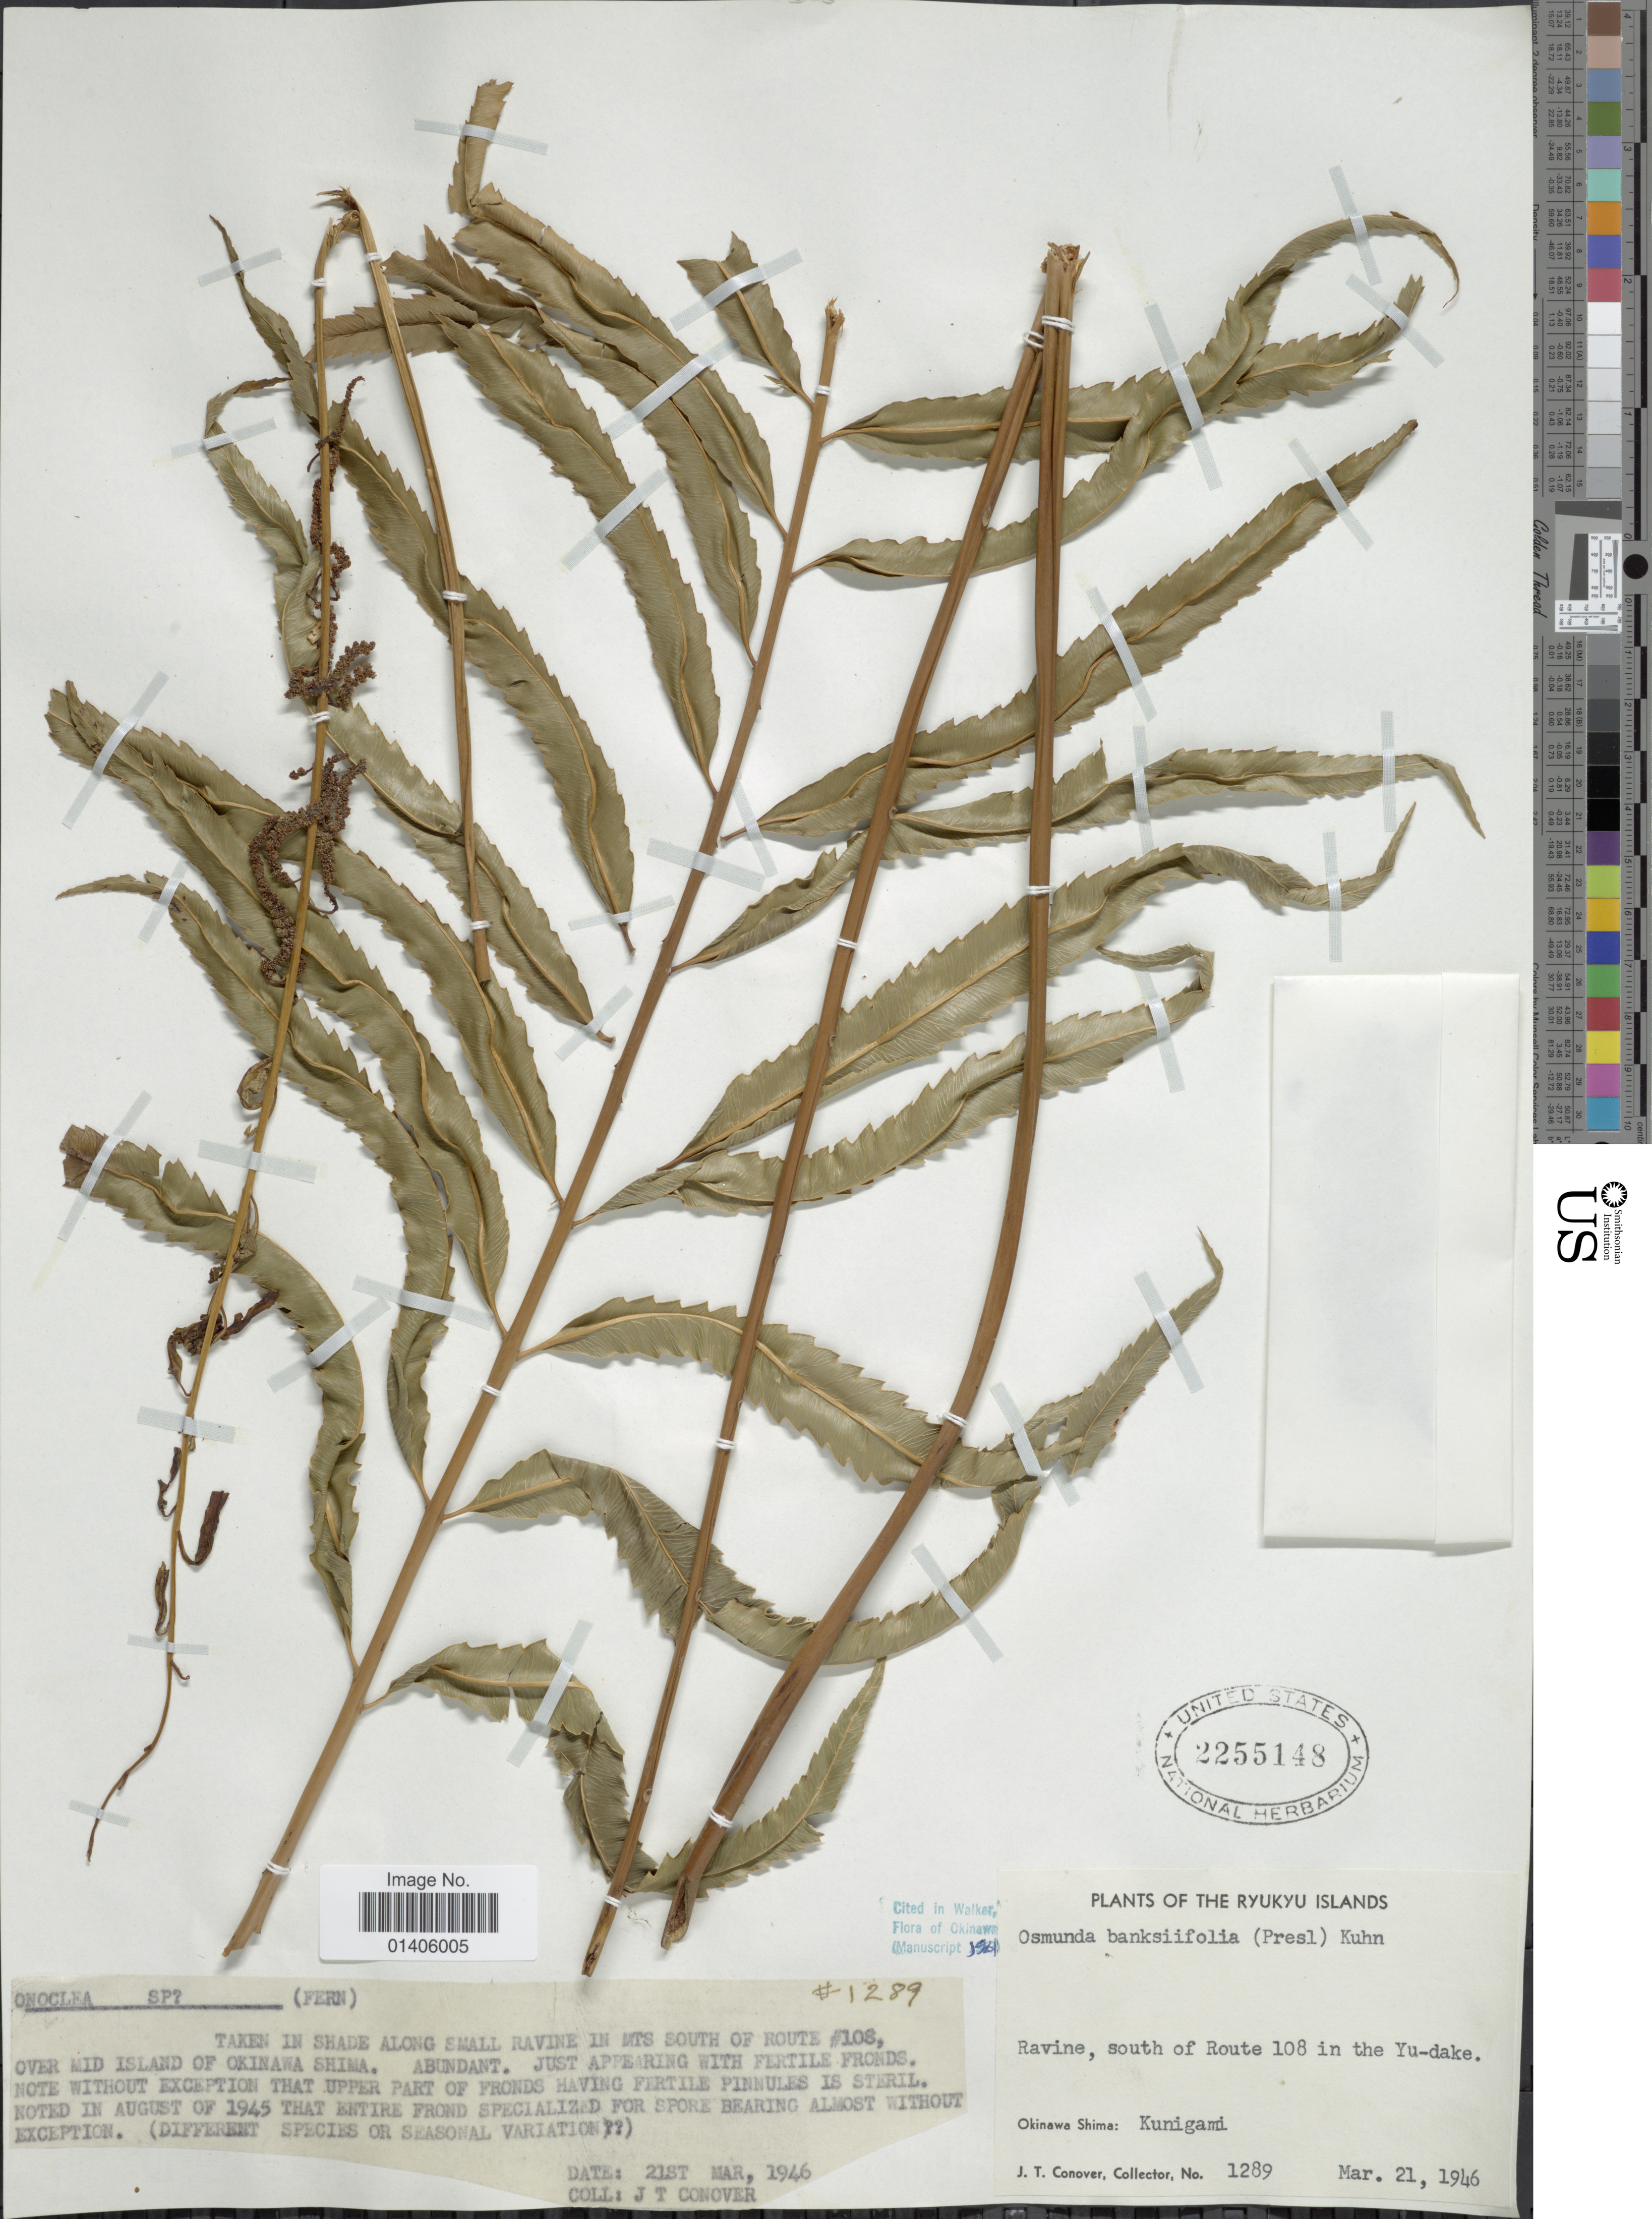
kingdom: Plantae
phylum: Tracheophyta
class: Polypodiopsida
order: Osmundales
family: Osmundaceae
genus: Osmunda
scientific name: Osmunda banksiifolia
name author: (C. Presl) Kuhn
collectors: J. T. Conover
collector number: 1289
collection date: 1946-03-21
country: Japan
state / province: Okinawa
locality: The Ryukyu Islands, Ravine, south of Route 108 in the Yu-dake, Okinawa Shima: Kunigami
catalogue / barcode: US 2255148